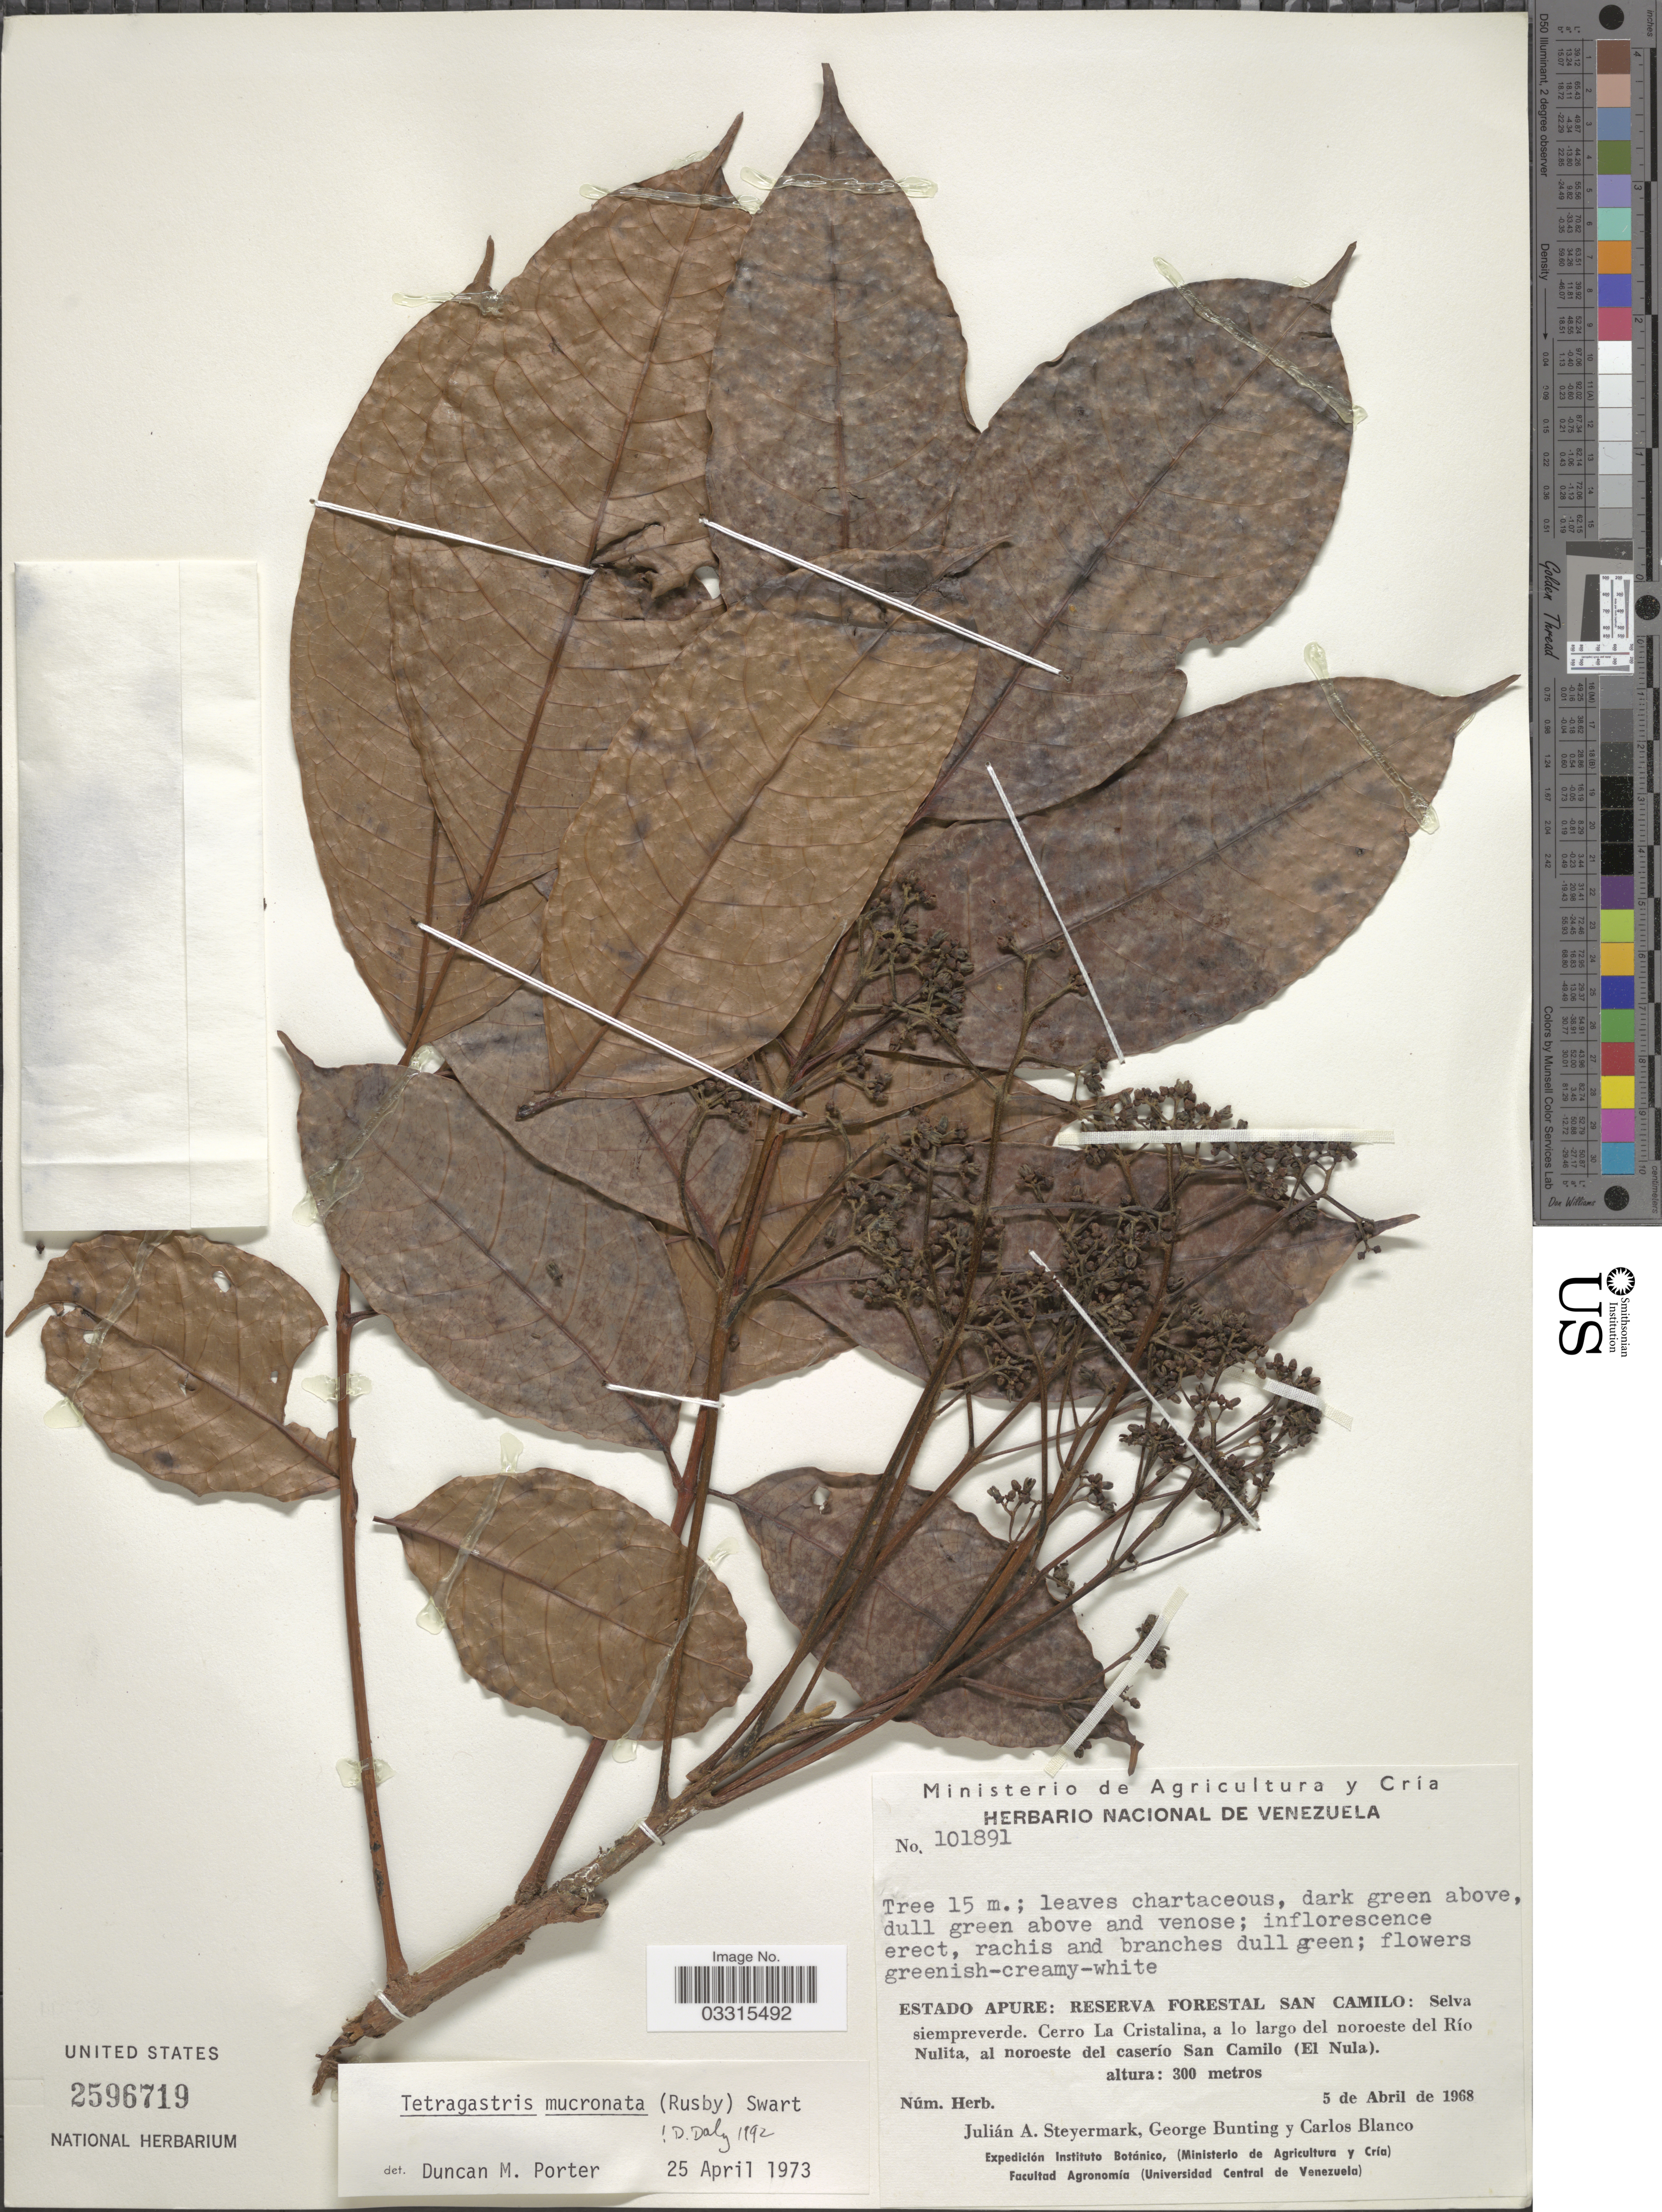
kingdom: Plantae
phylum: Tracheophyta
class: Magnoliopsida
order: Sapindales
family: Burseraceae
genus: Protium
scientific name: Protium mucronatum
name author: Rusby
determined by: Daly, Douglas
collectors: J. Steyermark, G. S. Bunting & C. Blanco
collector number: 101891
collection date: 1968-04-05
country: Venezuela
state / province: Apure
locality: Reserva Forestal San Camilo: Selva siempreverde. Cerro La Cristalina, a lo largo del noroeste del Río Nulita, al noroeste del caserío San Camilo (El Nula).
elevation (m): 300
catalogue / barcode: US 2596719